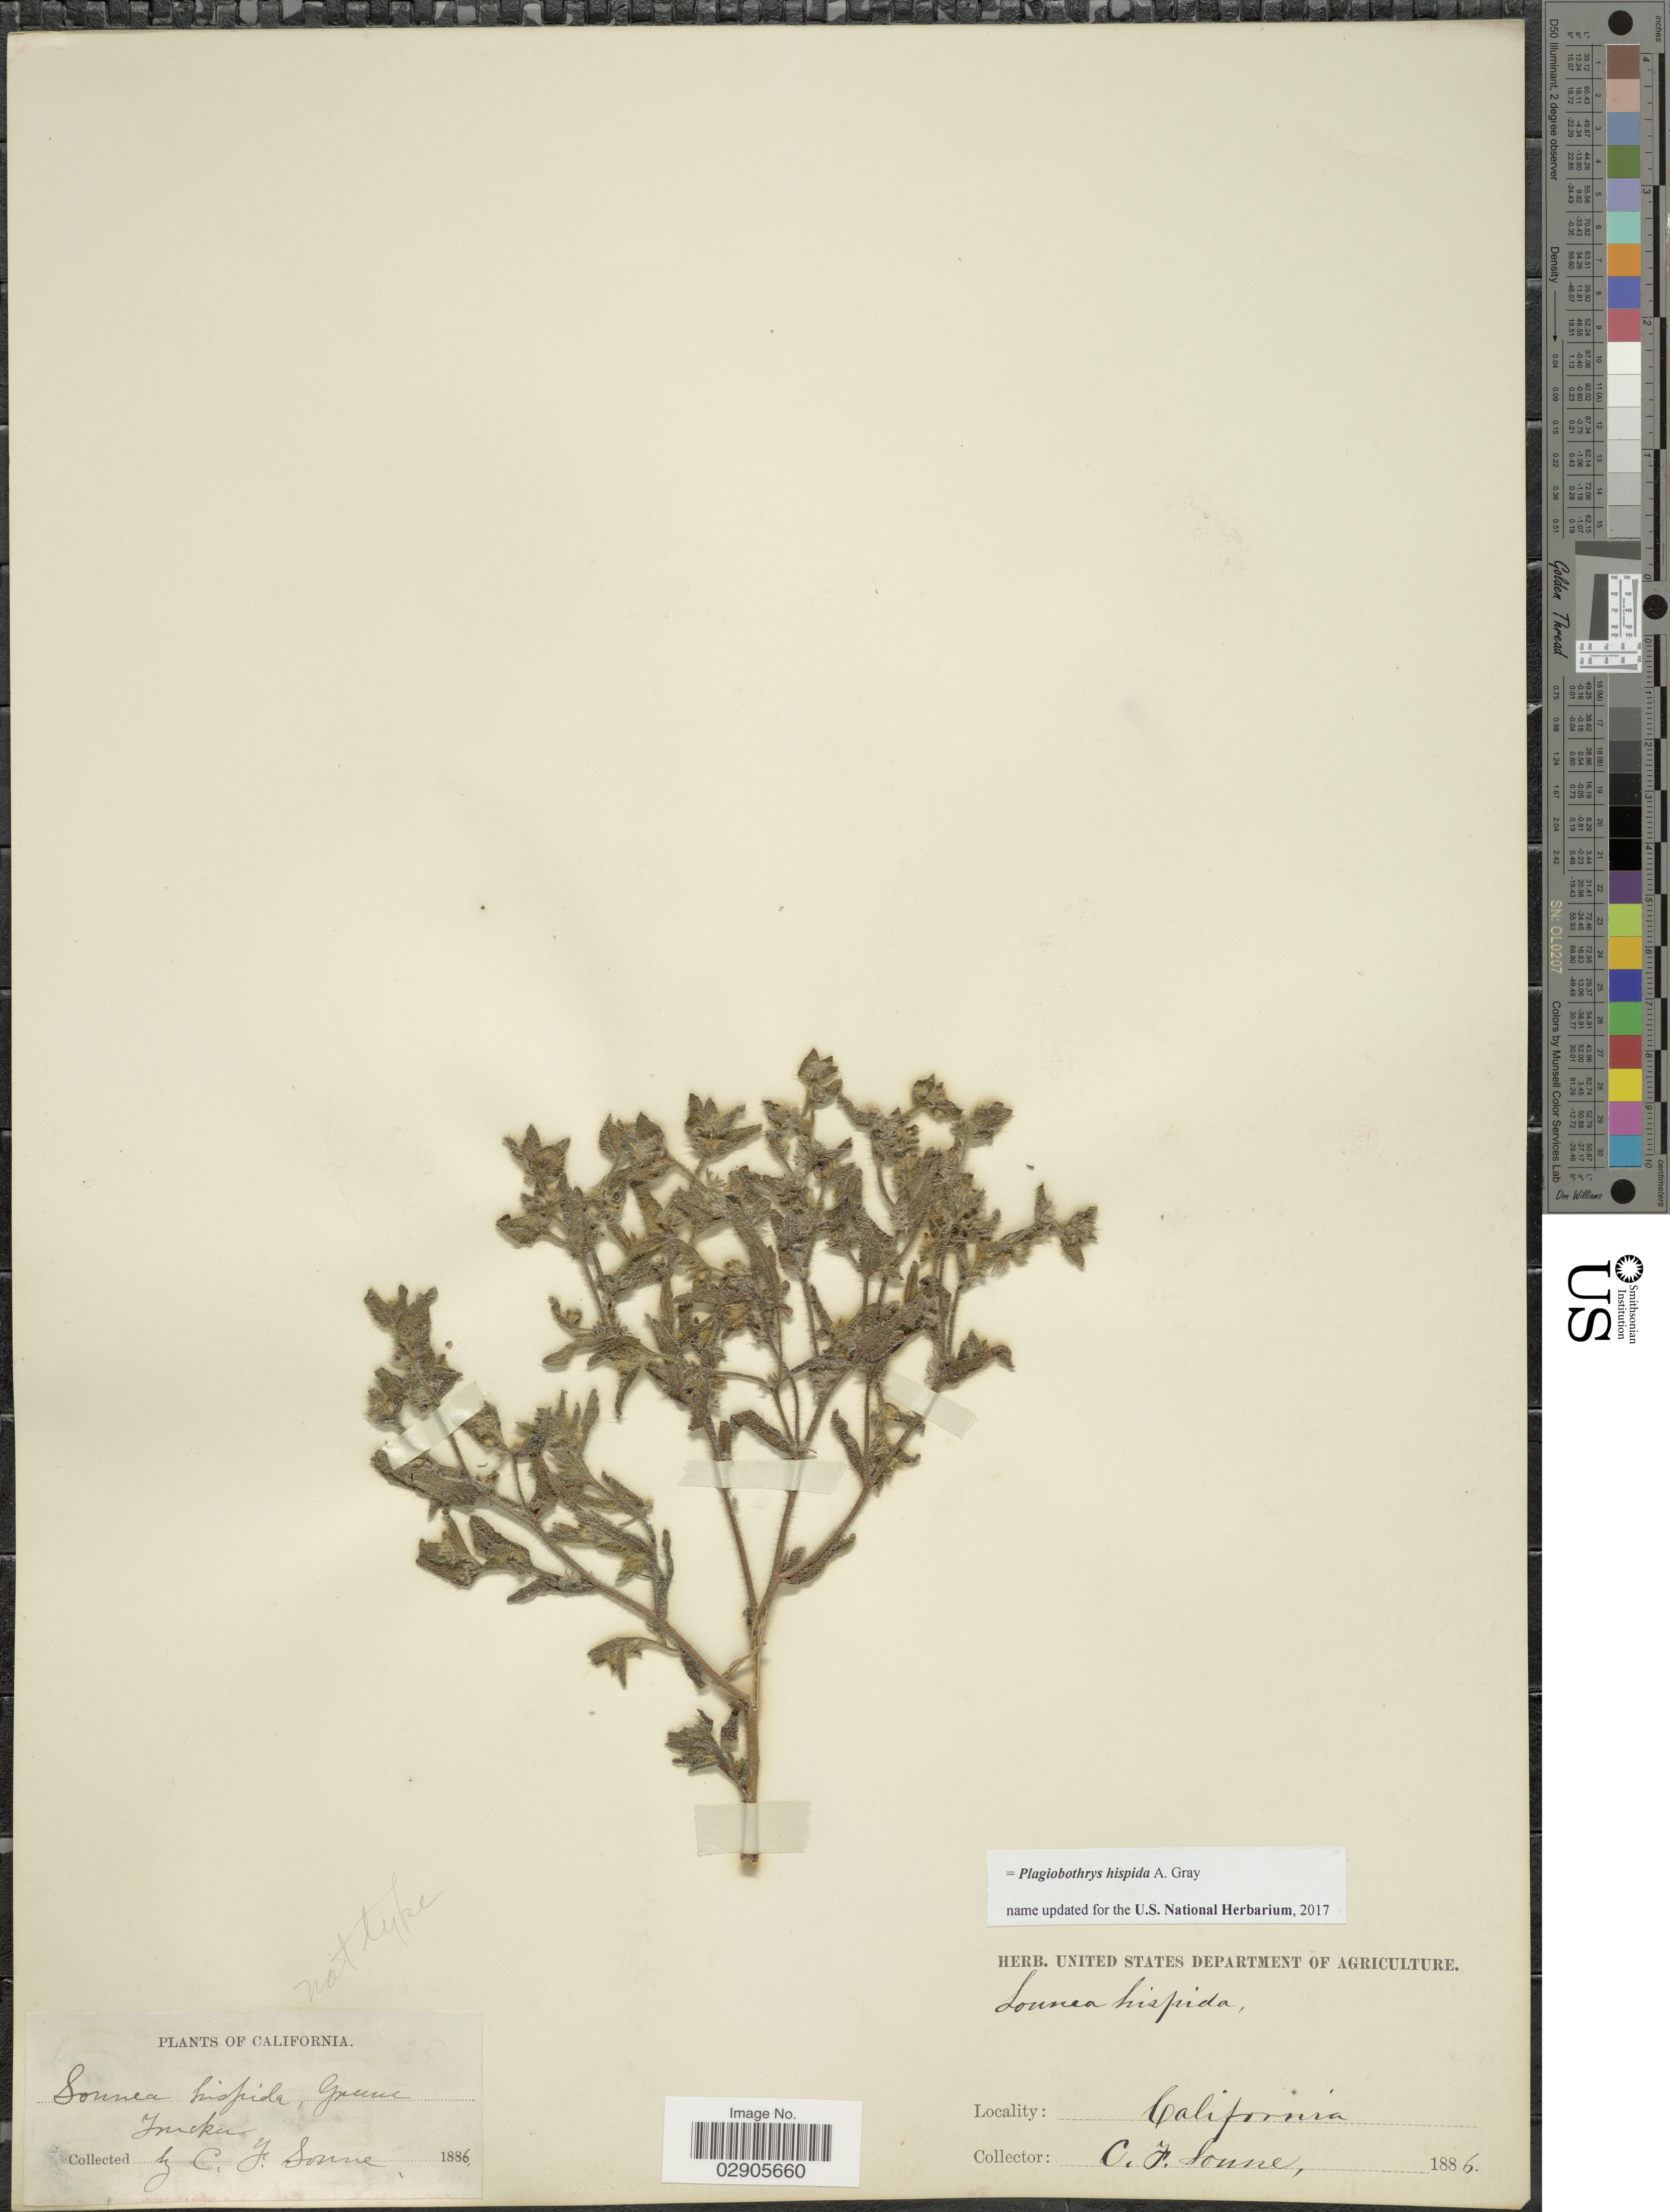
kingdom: Plantae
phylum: Tracheophyta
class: Magnoliopsida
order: Boraginales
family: Boraginaceae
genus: Plagiobothrys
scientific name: Plagiobothrys hispida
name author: A. Gray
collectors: C. Sonne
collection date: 1886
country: United States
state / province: California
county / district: Nevada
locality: Truckee.